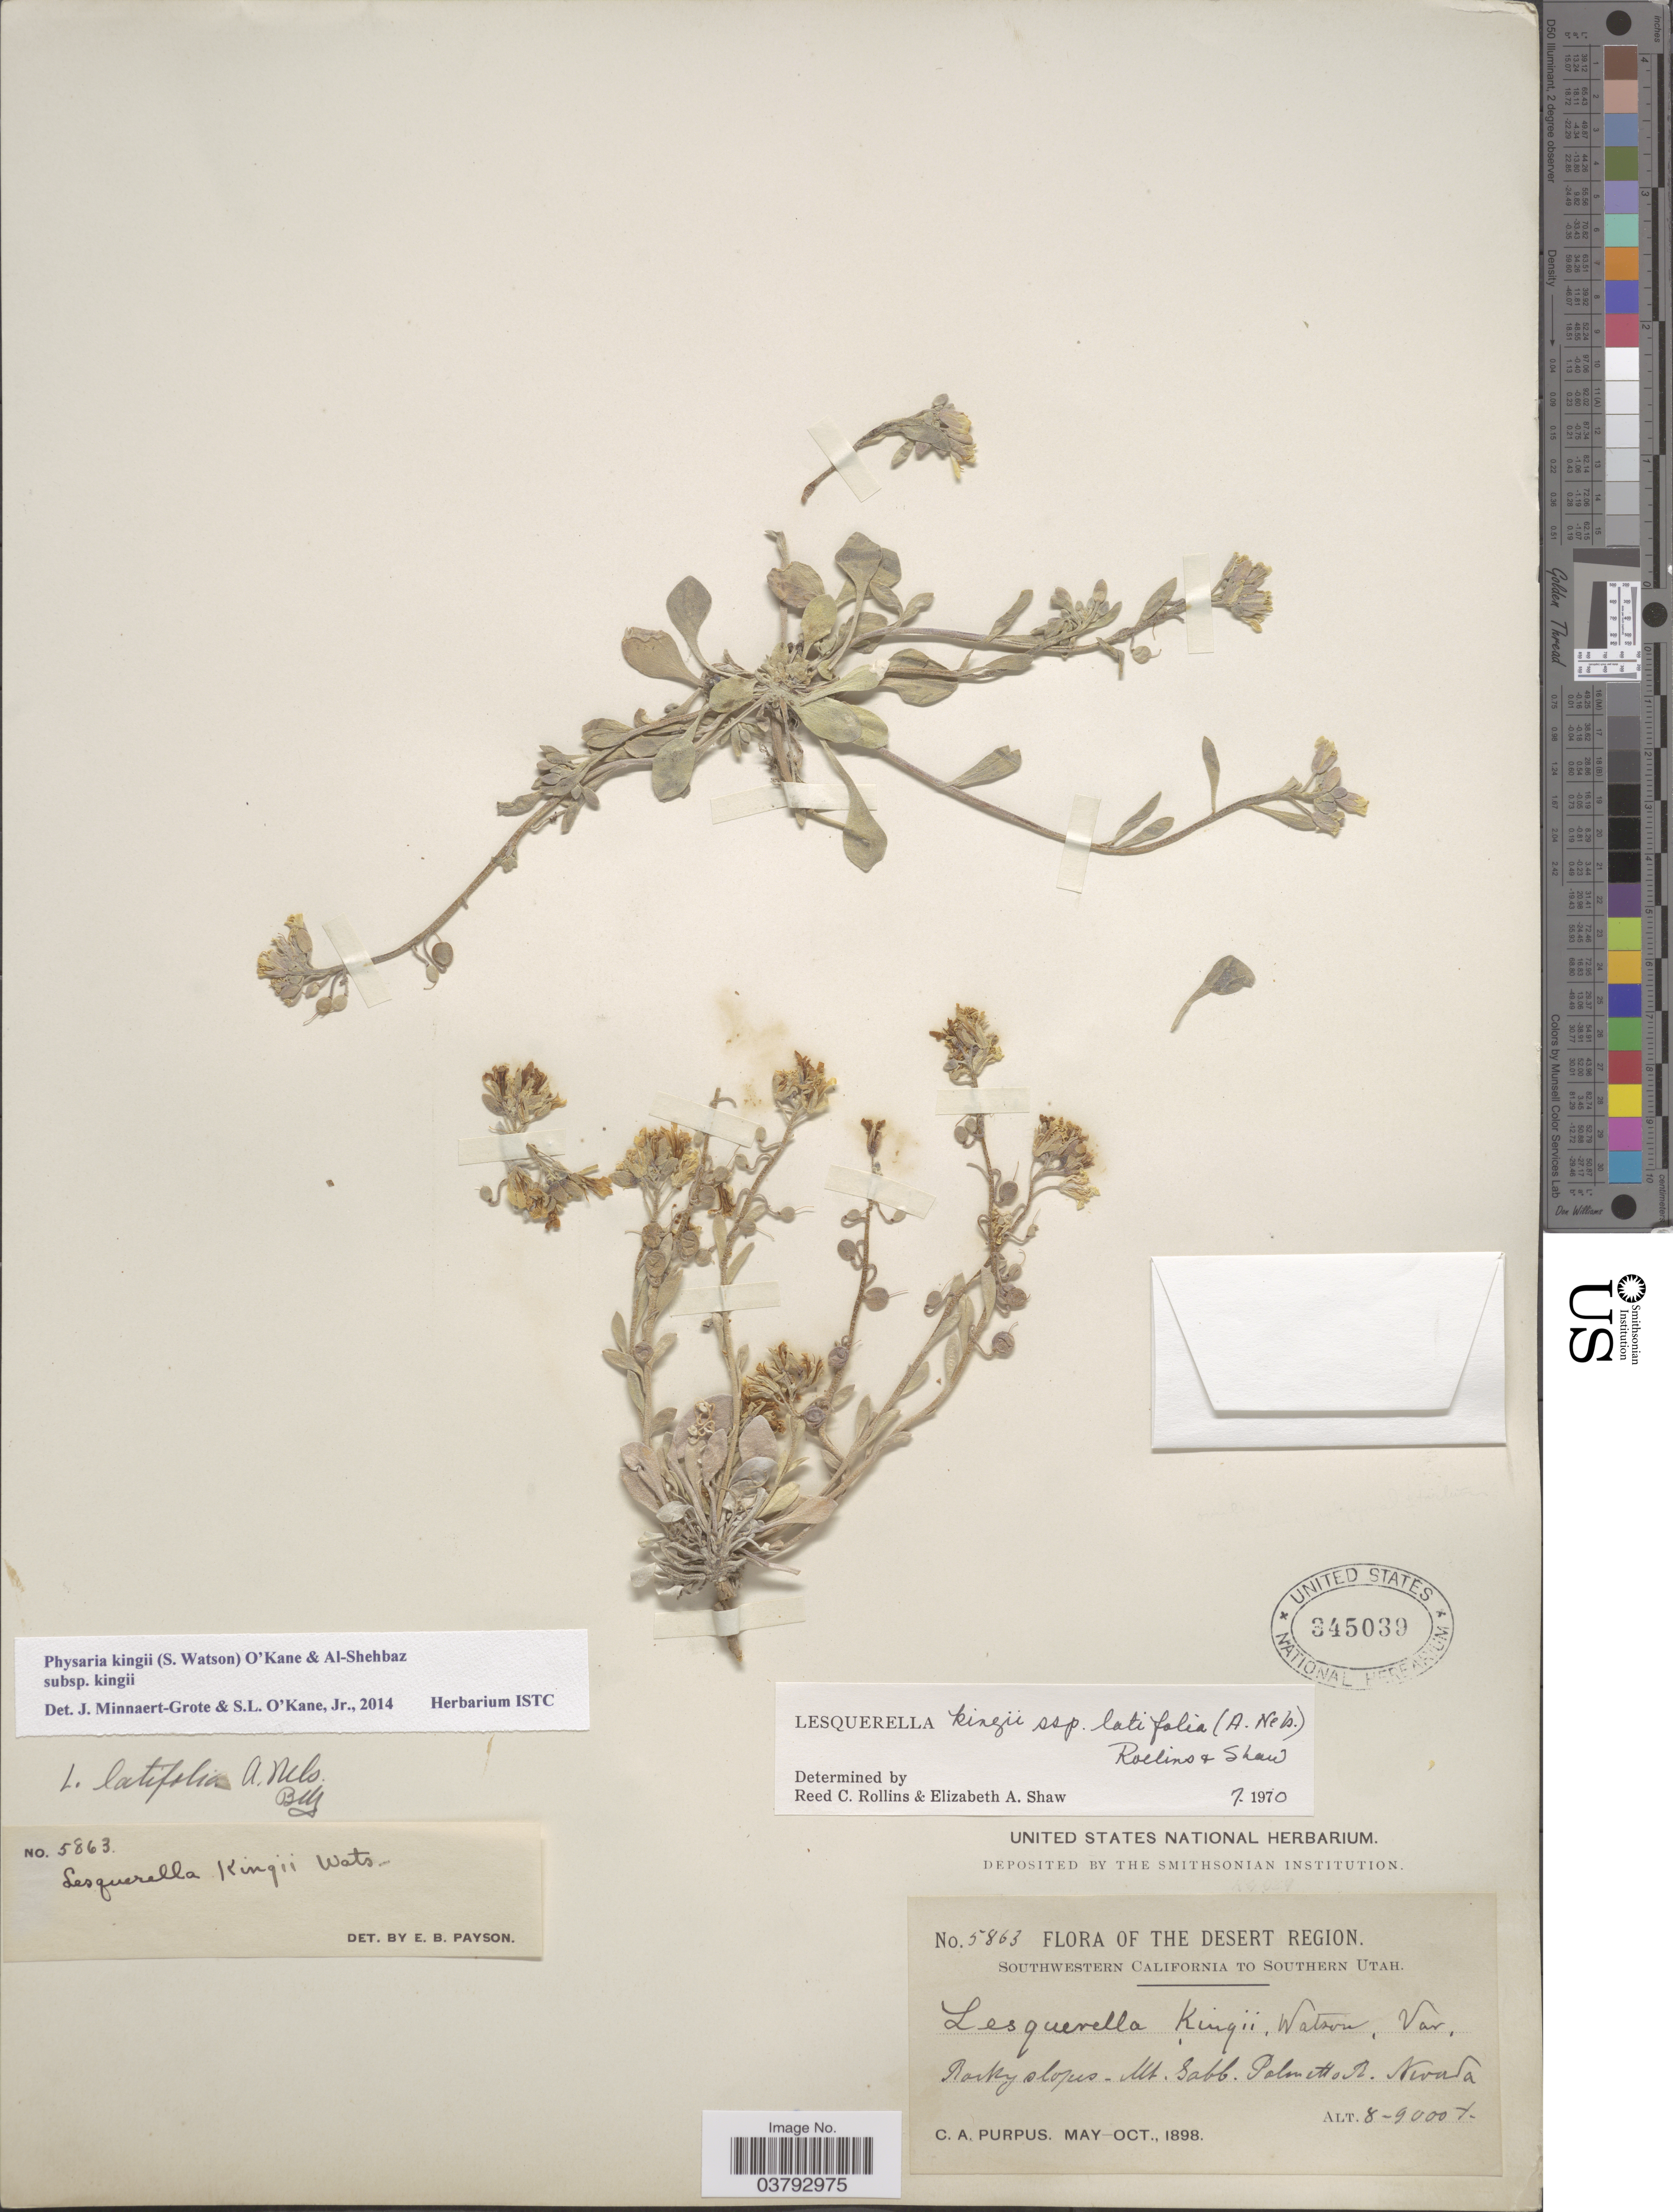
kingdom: Plantae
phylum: Tracheophyta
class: Magnoliopsida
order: Brassicales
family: Brassicaceae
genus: Physaria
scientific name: Physaria kingii subsp. kingii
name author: S. Watson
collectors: C. A. Purpus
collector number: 5863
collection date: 1898-05/1898-10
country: United States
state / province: Nevada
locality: The Desert Region. Rocky slopes - Mt. Sabb. Palmetto R.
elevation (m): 2438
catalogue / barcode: US 345039